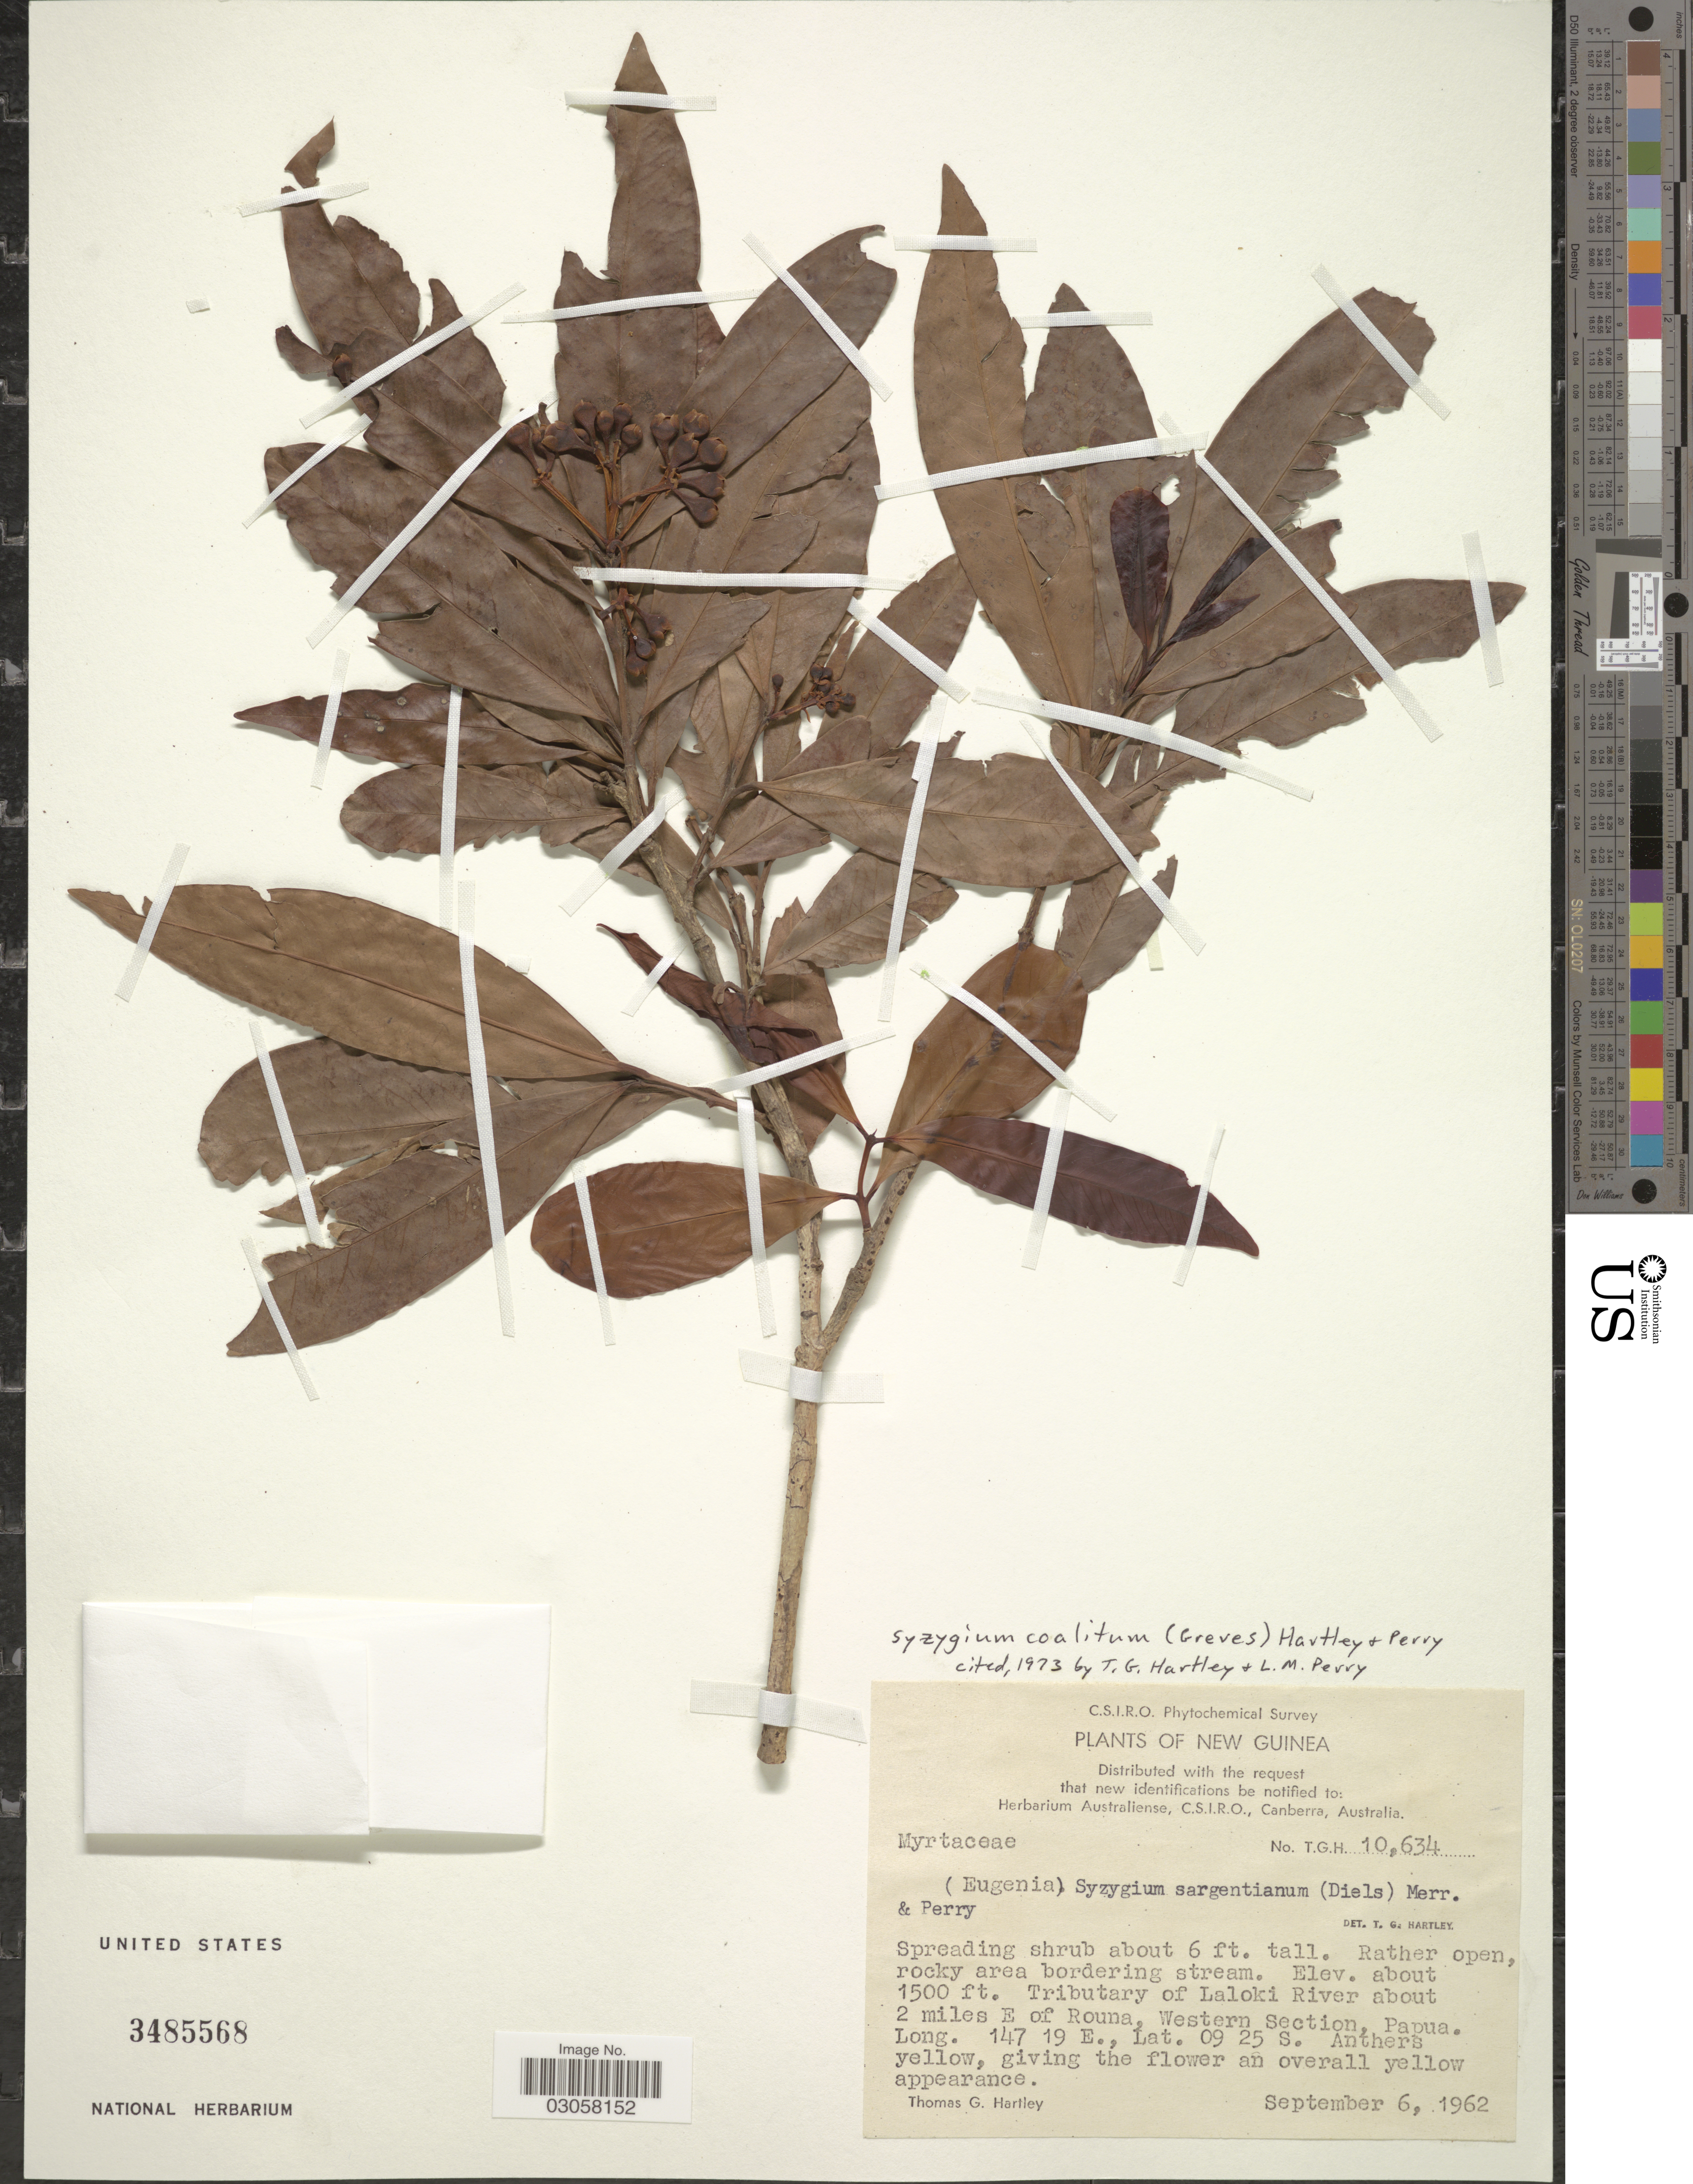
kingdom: Plantae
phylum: Tracheophyta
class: Magnoliopsida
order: Myrtales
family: Myrtaceae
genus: Syzygium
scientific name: Syzygium coalitum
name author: (Greves) T.G. Hartley & L.M. Perry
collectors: T. G. Hartley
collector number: T.G.H. 10634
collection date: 1962-09-06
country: Papua New Guinea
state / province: Manus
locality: New Guinea. Tributary of Laloki River about 2 miles E of Rouna, Western Section, Papua.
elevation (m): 457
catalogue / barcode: US 3485568